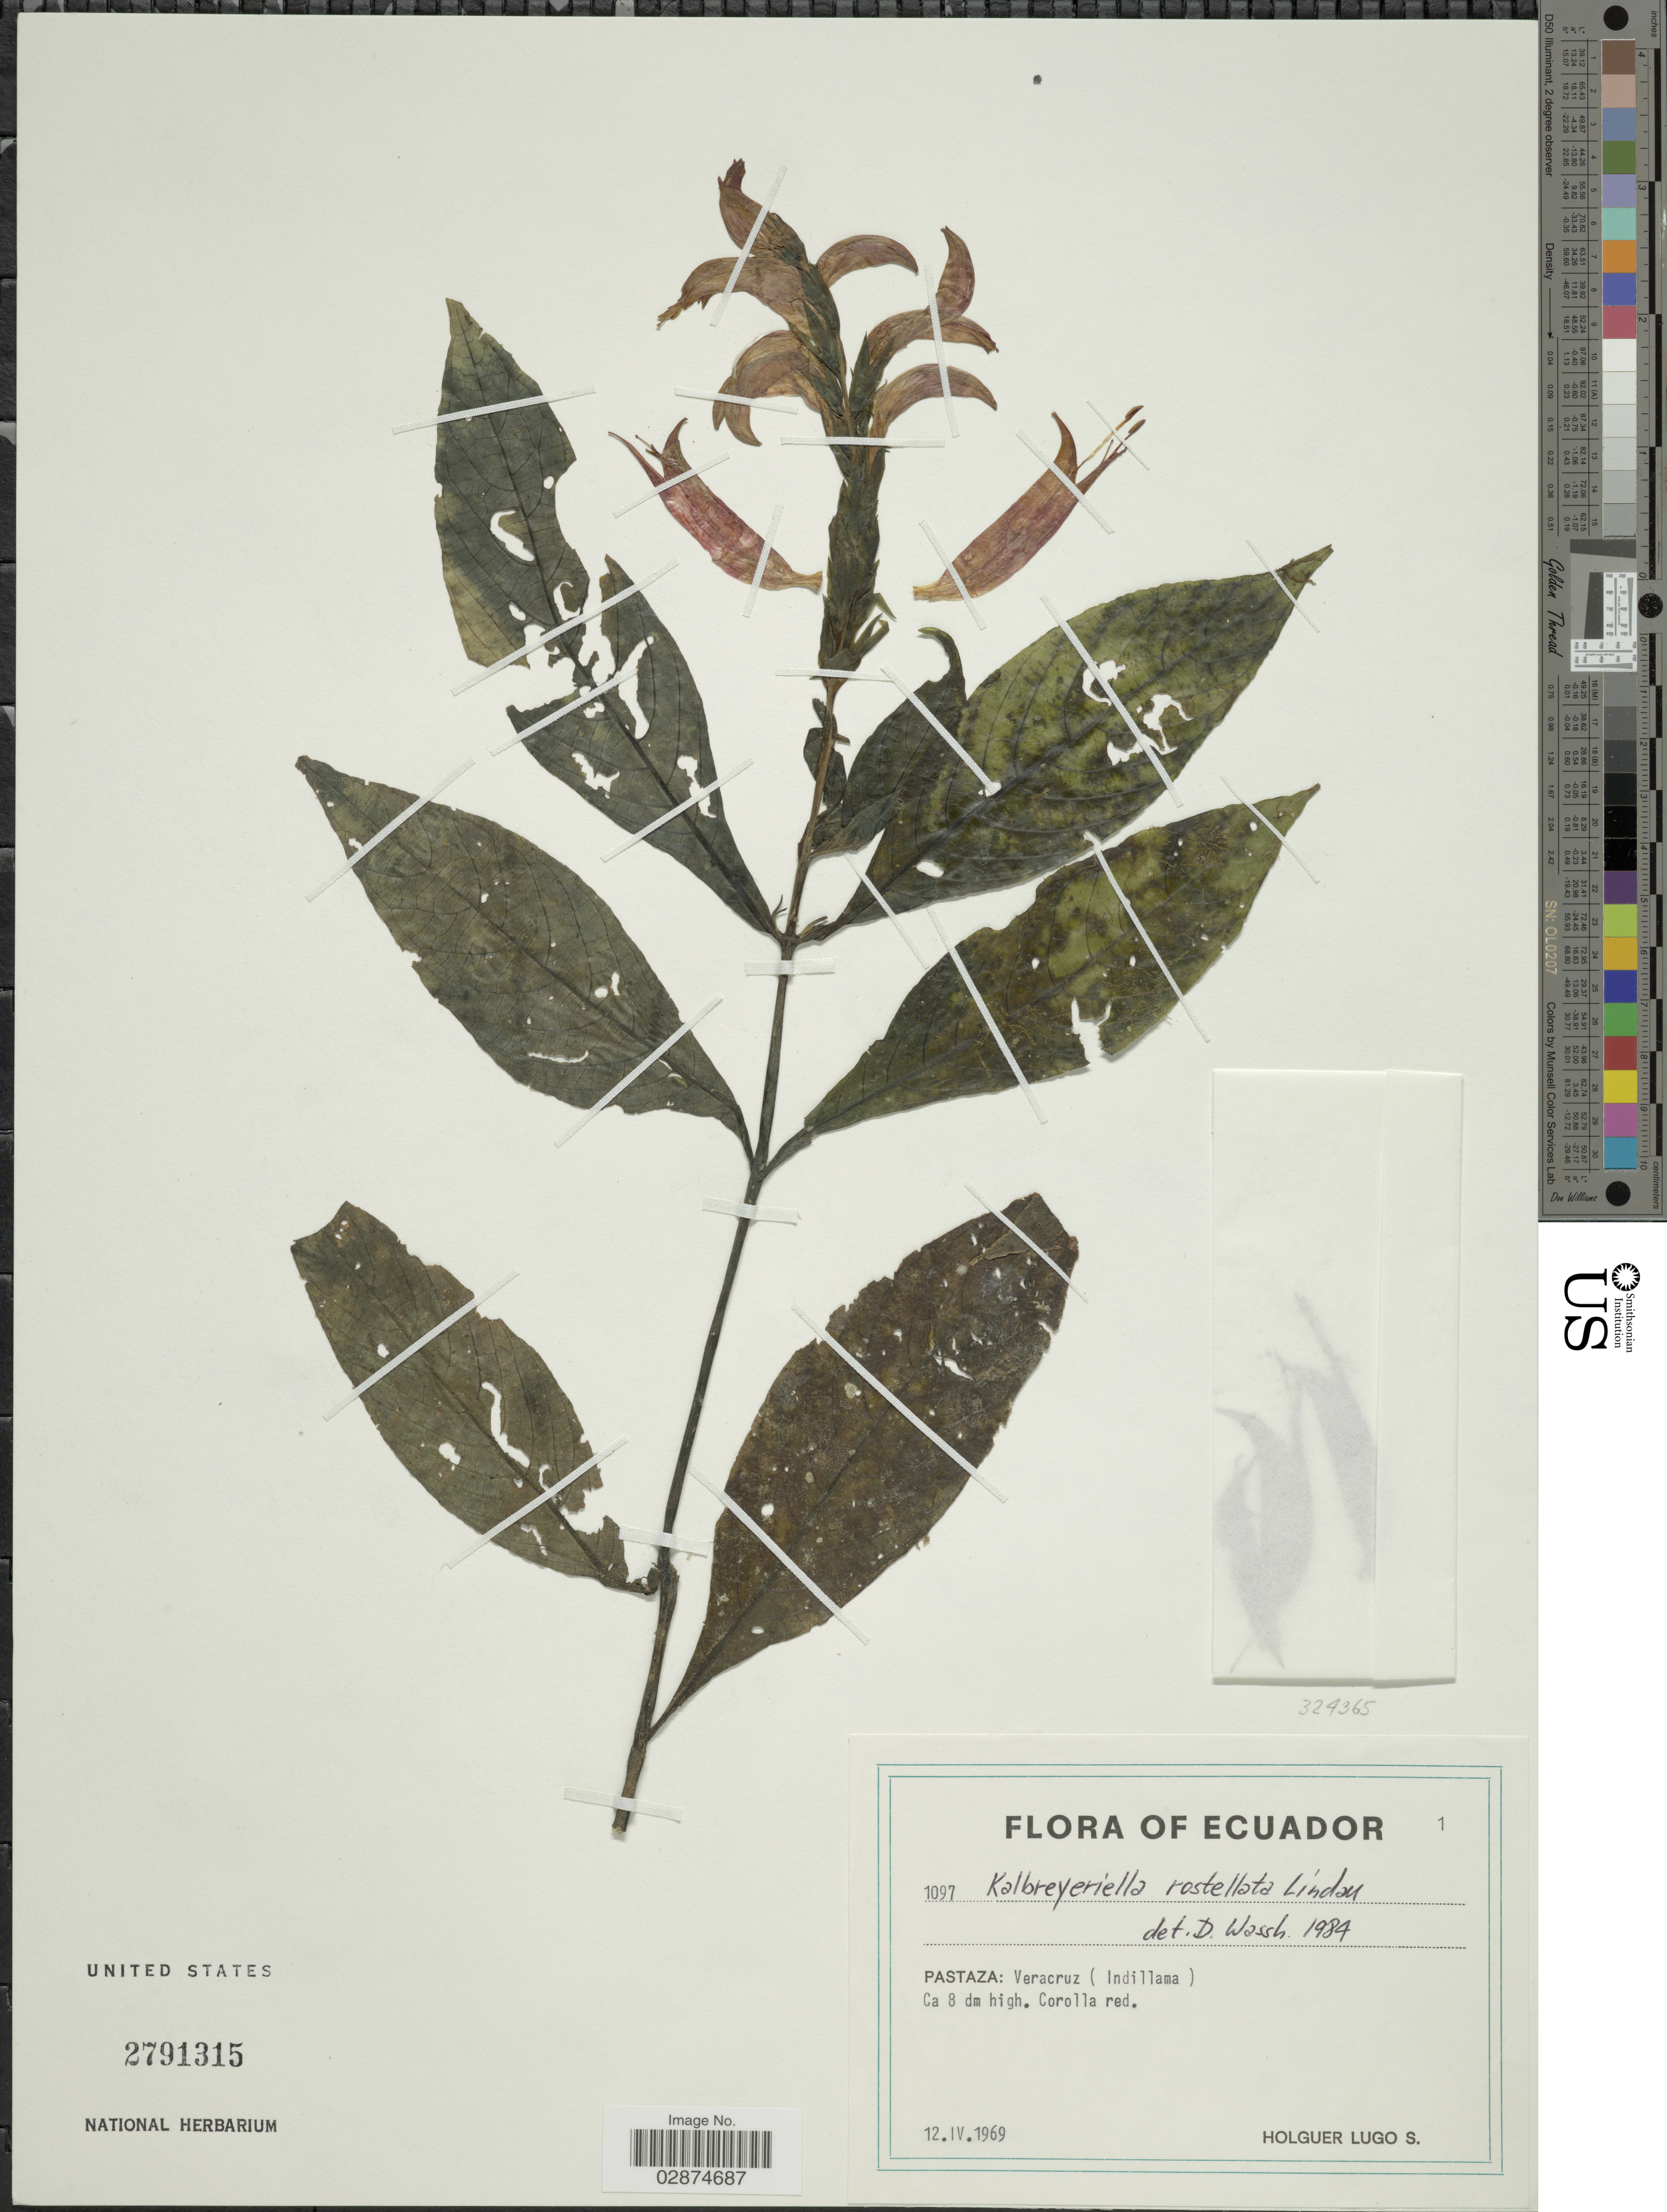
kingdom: Plantae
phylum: Tracheophyta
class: Magnoliopsida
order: Lamiales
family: Acanthaceae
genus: Kalbreyeriella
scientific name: Kalbreyeriella rostellata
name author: Lindau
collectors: H. Lugo S.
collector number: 1097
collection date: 1969-04-12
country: Ecuador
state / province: Pastaza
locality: Veracruz (Indillama).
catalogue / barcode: US 2791315